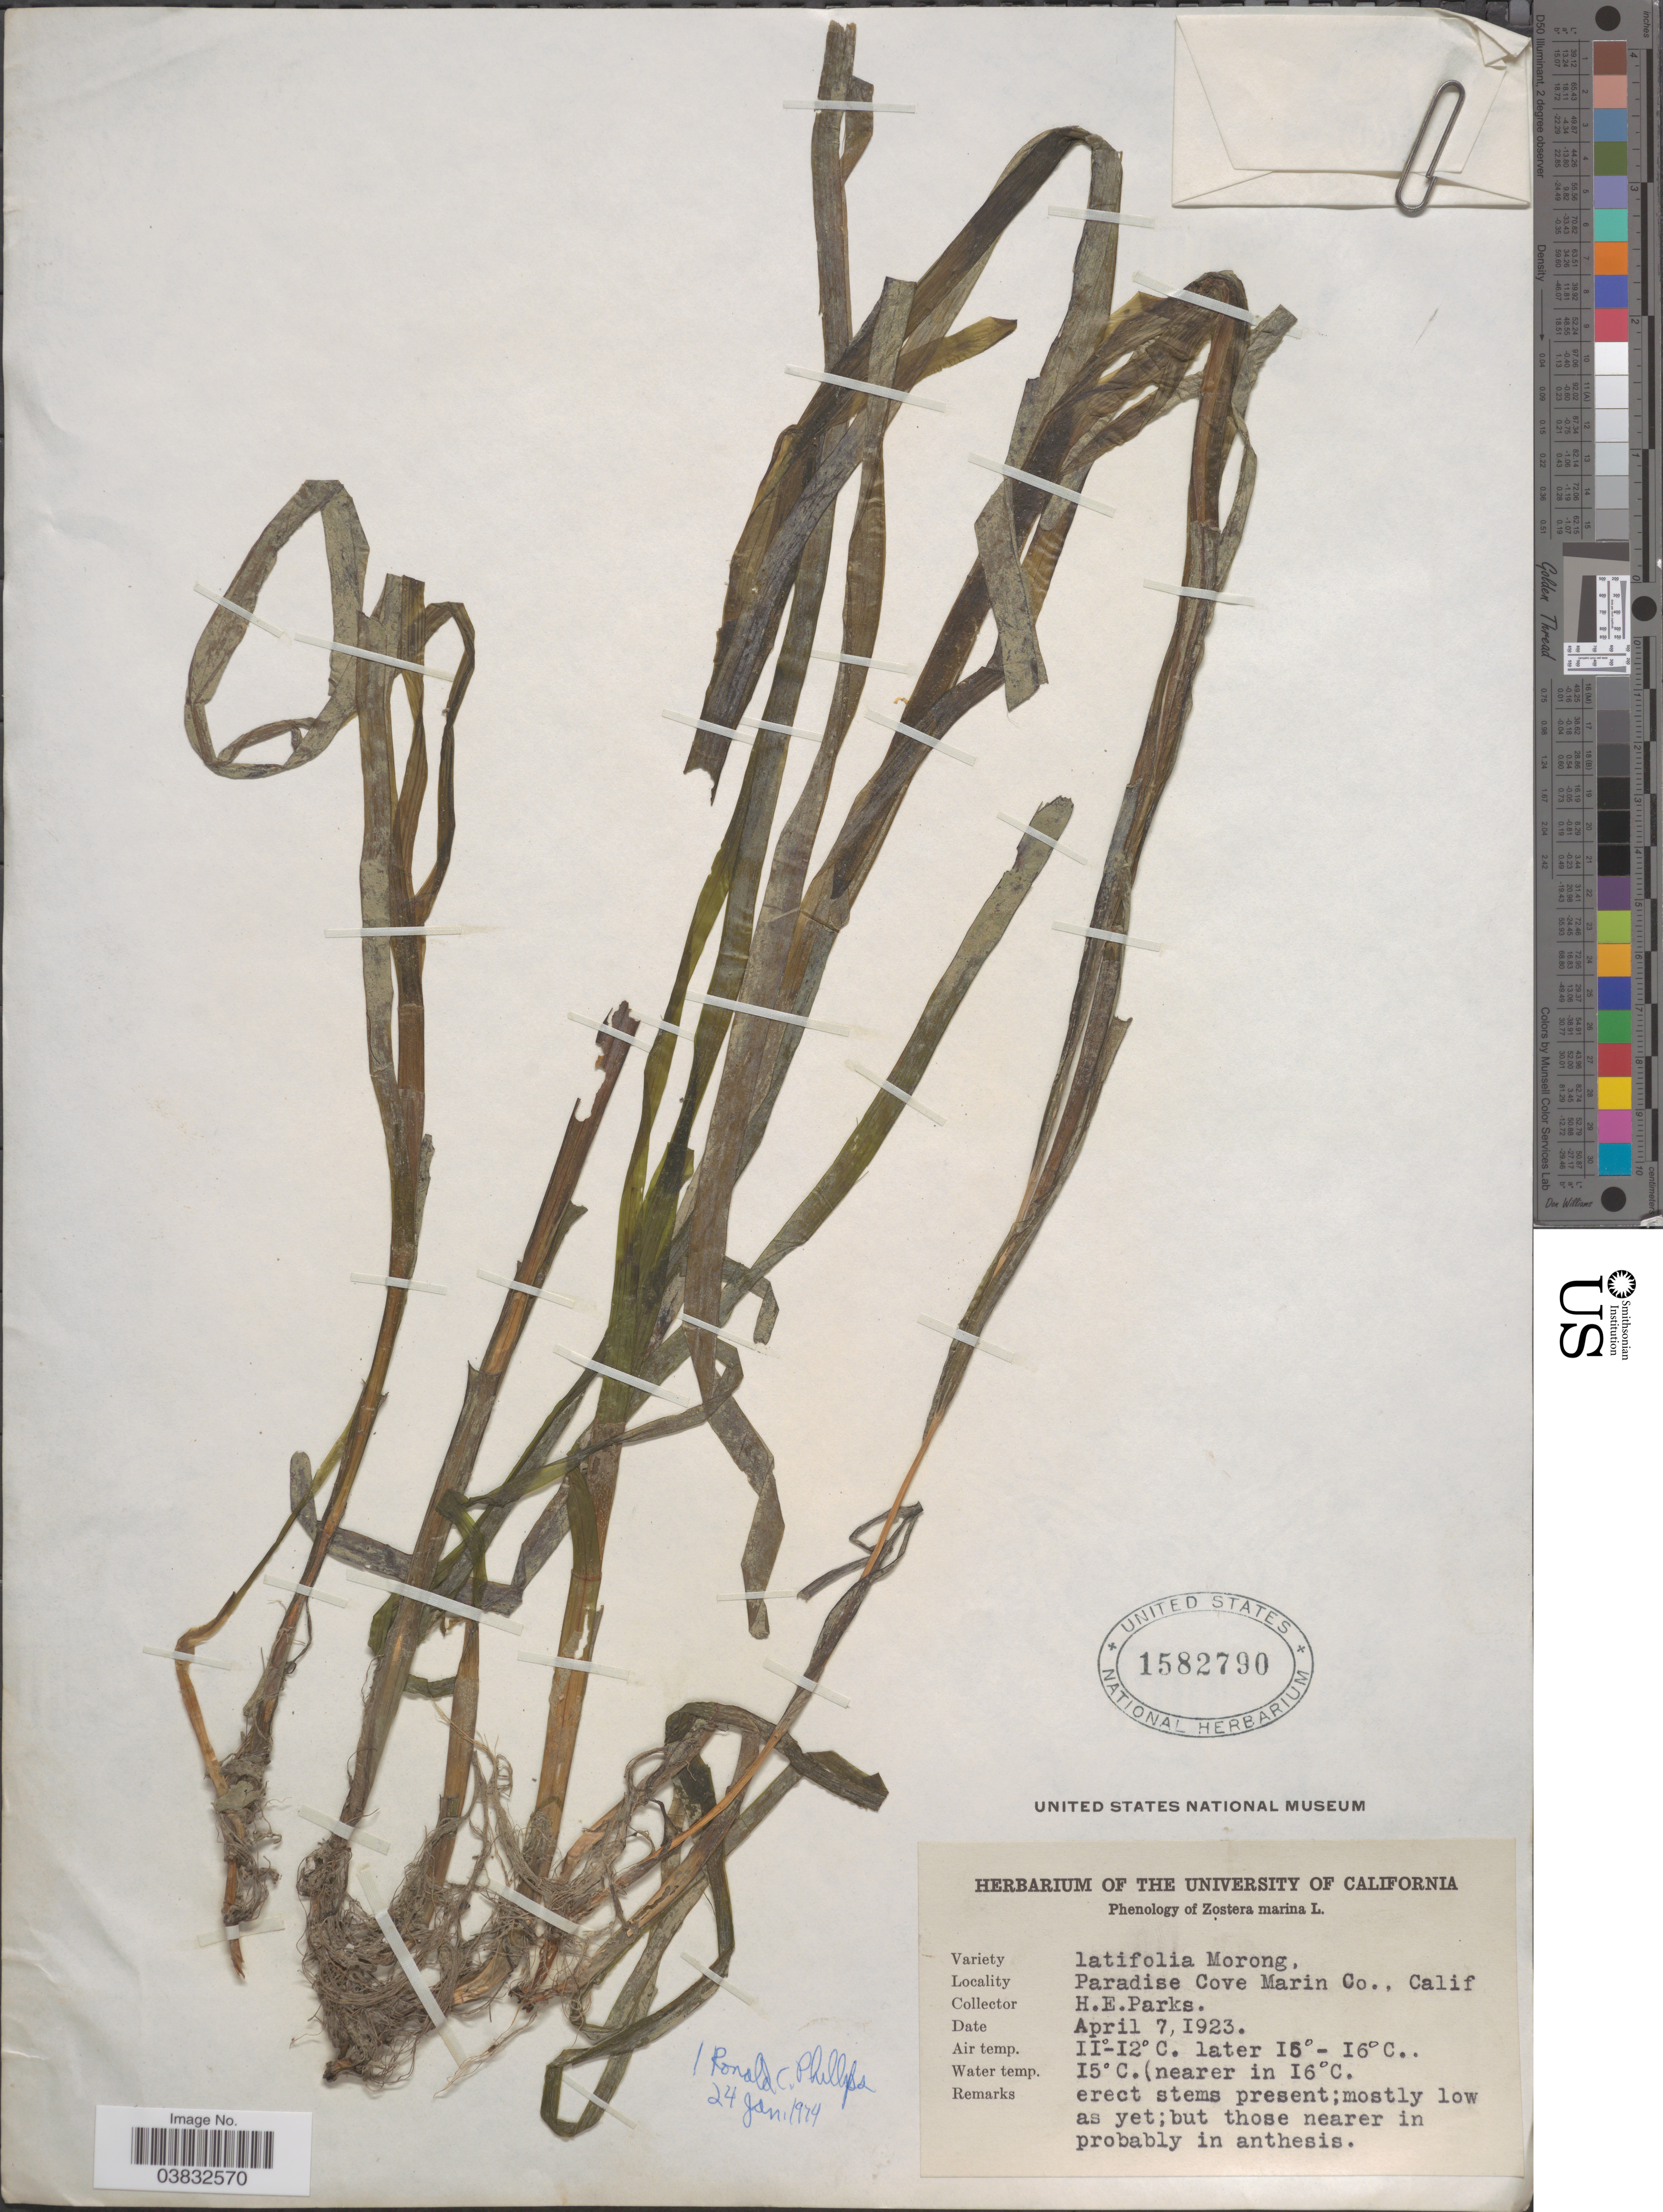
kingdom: Plantae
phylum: Tracheophyta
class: Liliopsida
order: Alismatales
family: Zosteraceae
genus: Zostera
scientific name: Zostera marina var. latifolia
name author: L.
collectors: H. E. Parks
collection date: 1923-04-07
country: United States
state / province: California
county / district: Marin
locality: Paradise Cove Marin Co.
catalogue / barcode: US 1582790